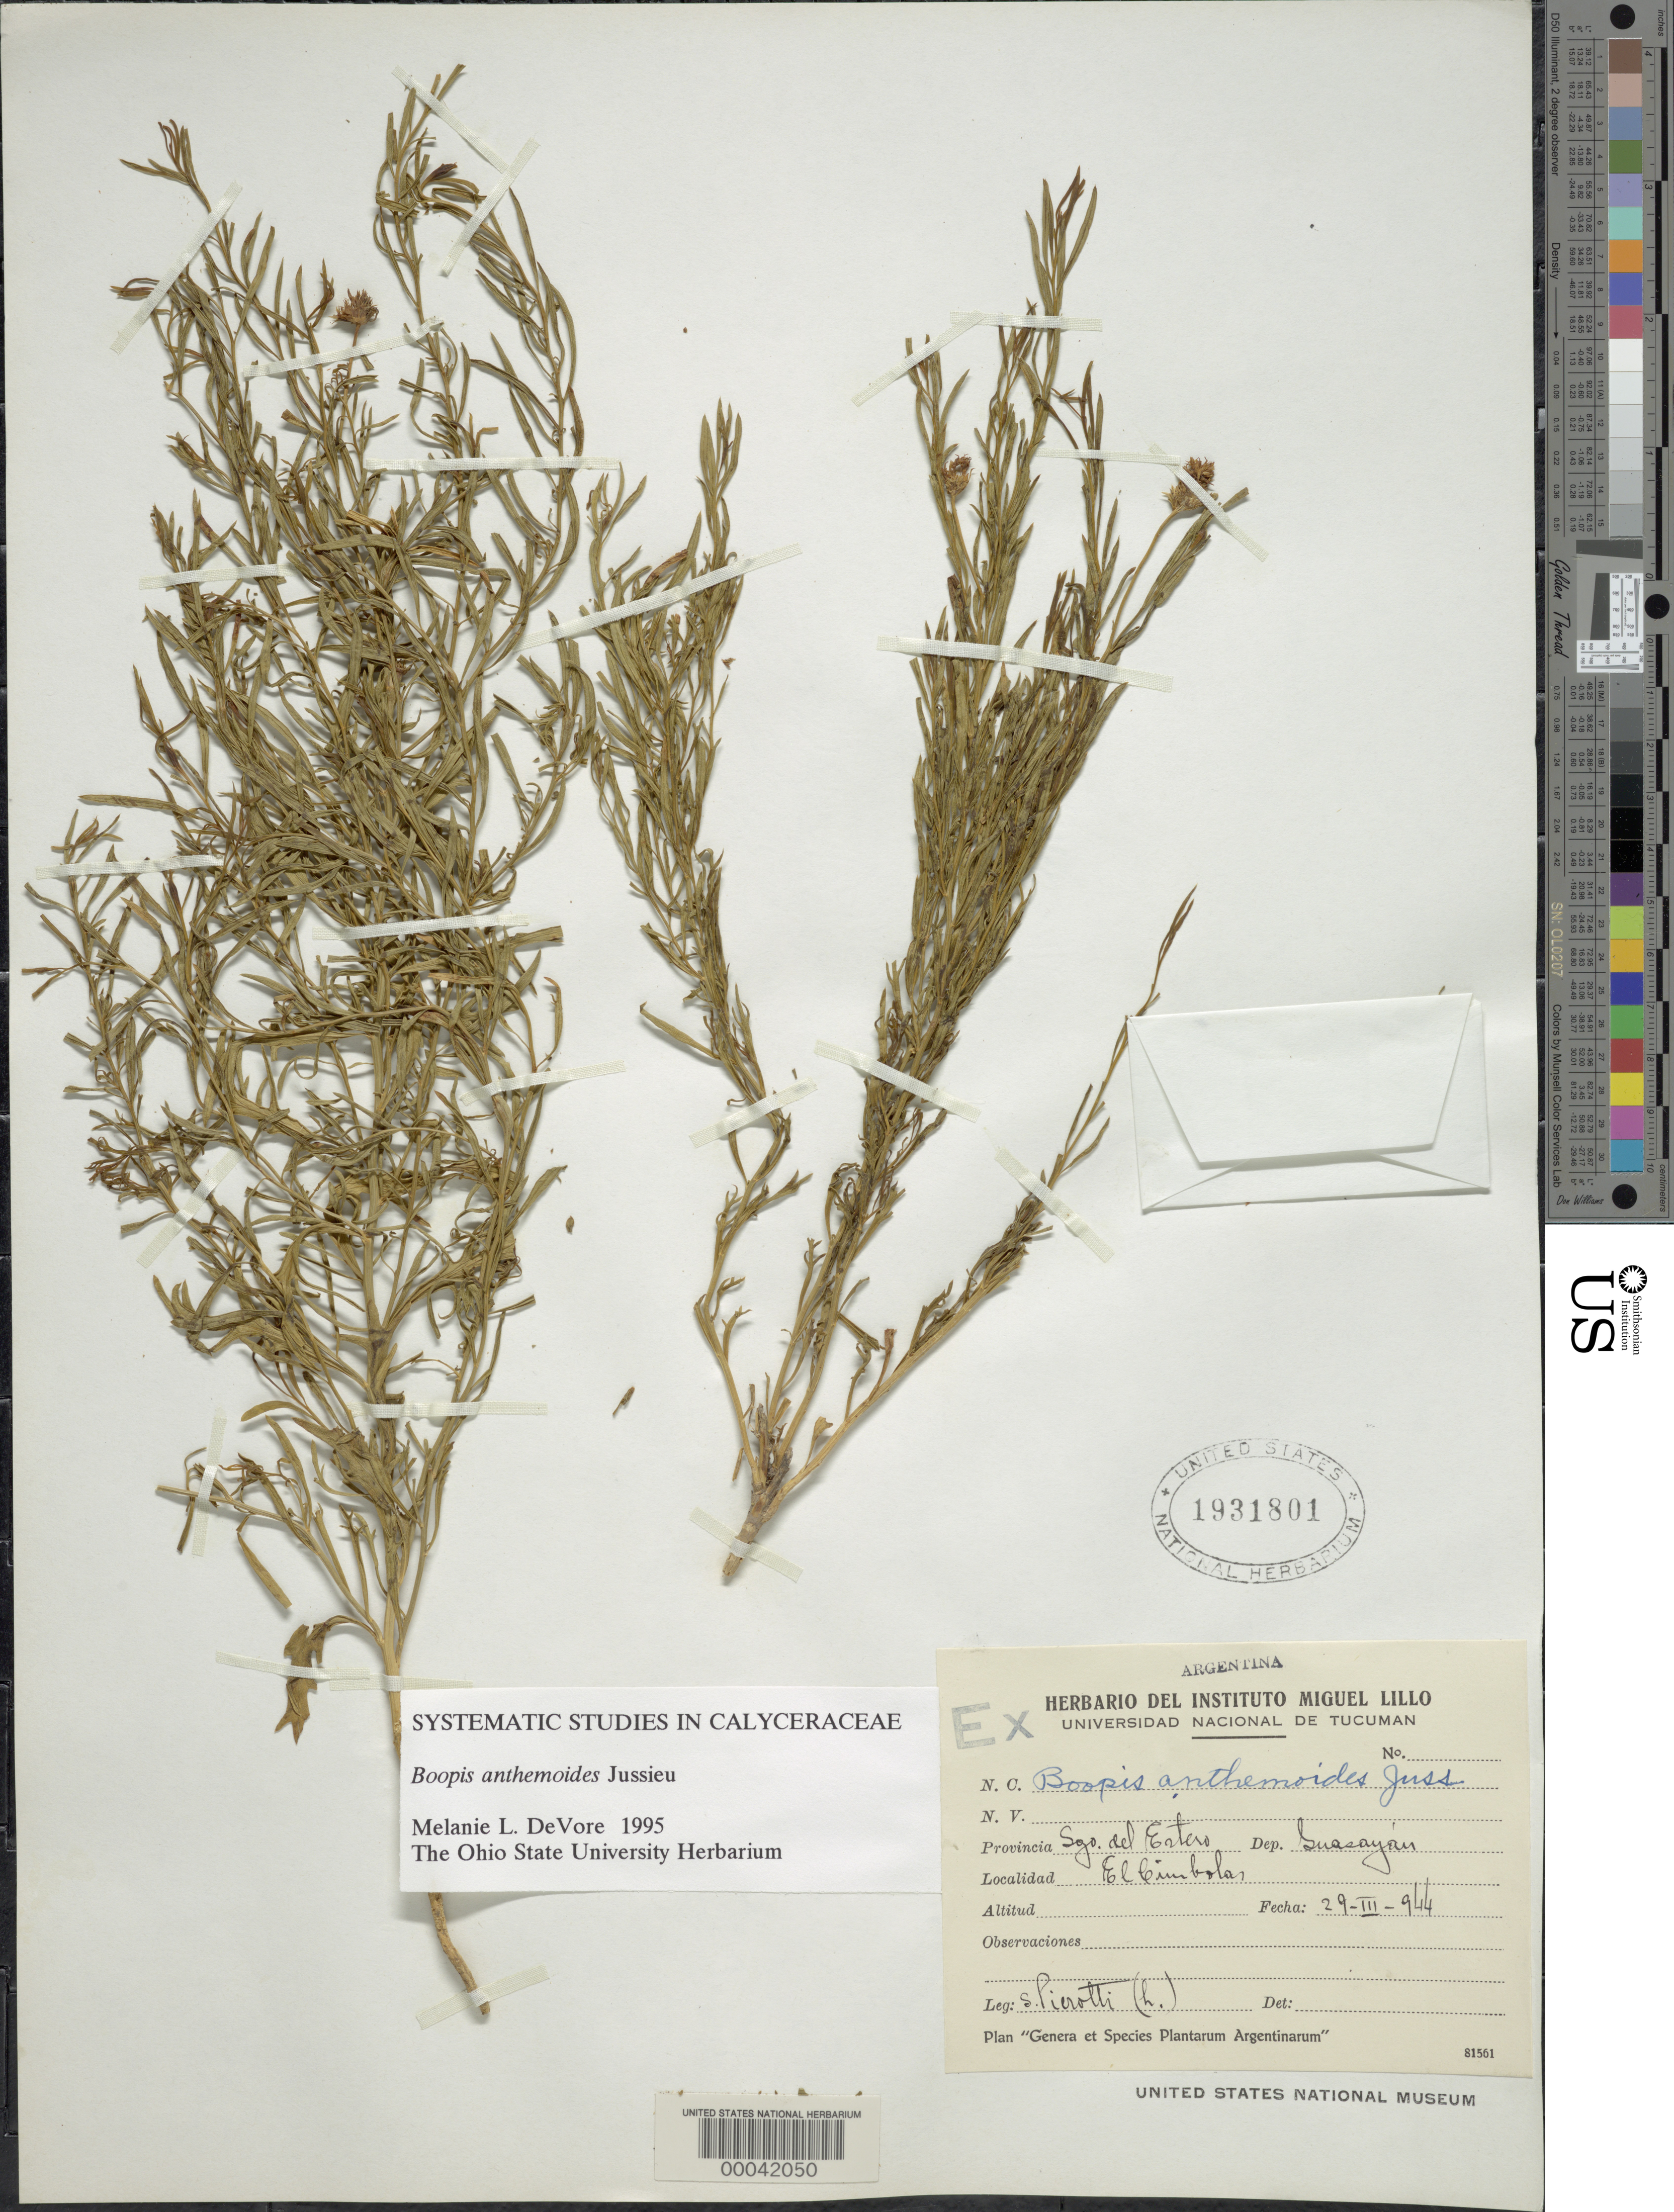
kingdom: Plantae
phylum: Tracheophyta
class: Magnoliopsida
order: Asterales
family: Calyceraceae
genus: Boopis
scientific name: Boopis anthemoides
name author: Juss.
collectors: S. A. Pierotti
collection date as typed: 29 Mar 1944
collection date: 1944-03-29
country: Argentina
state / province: Santiago del Estero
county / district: Guasayán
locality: El Cimbolar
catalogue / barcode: US 1931801